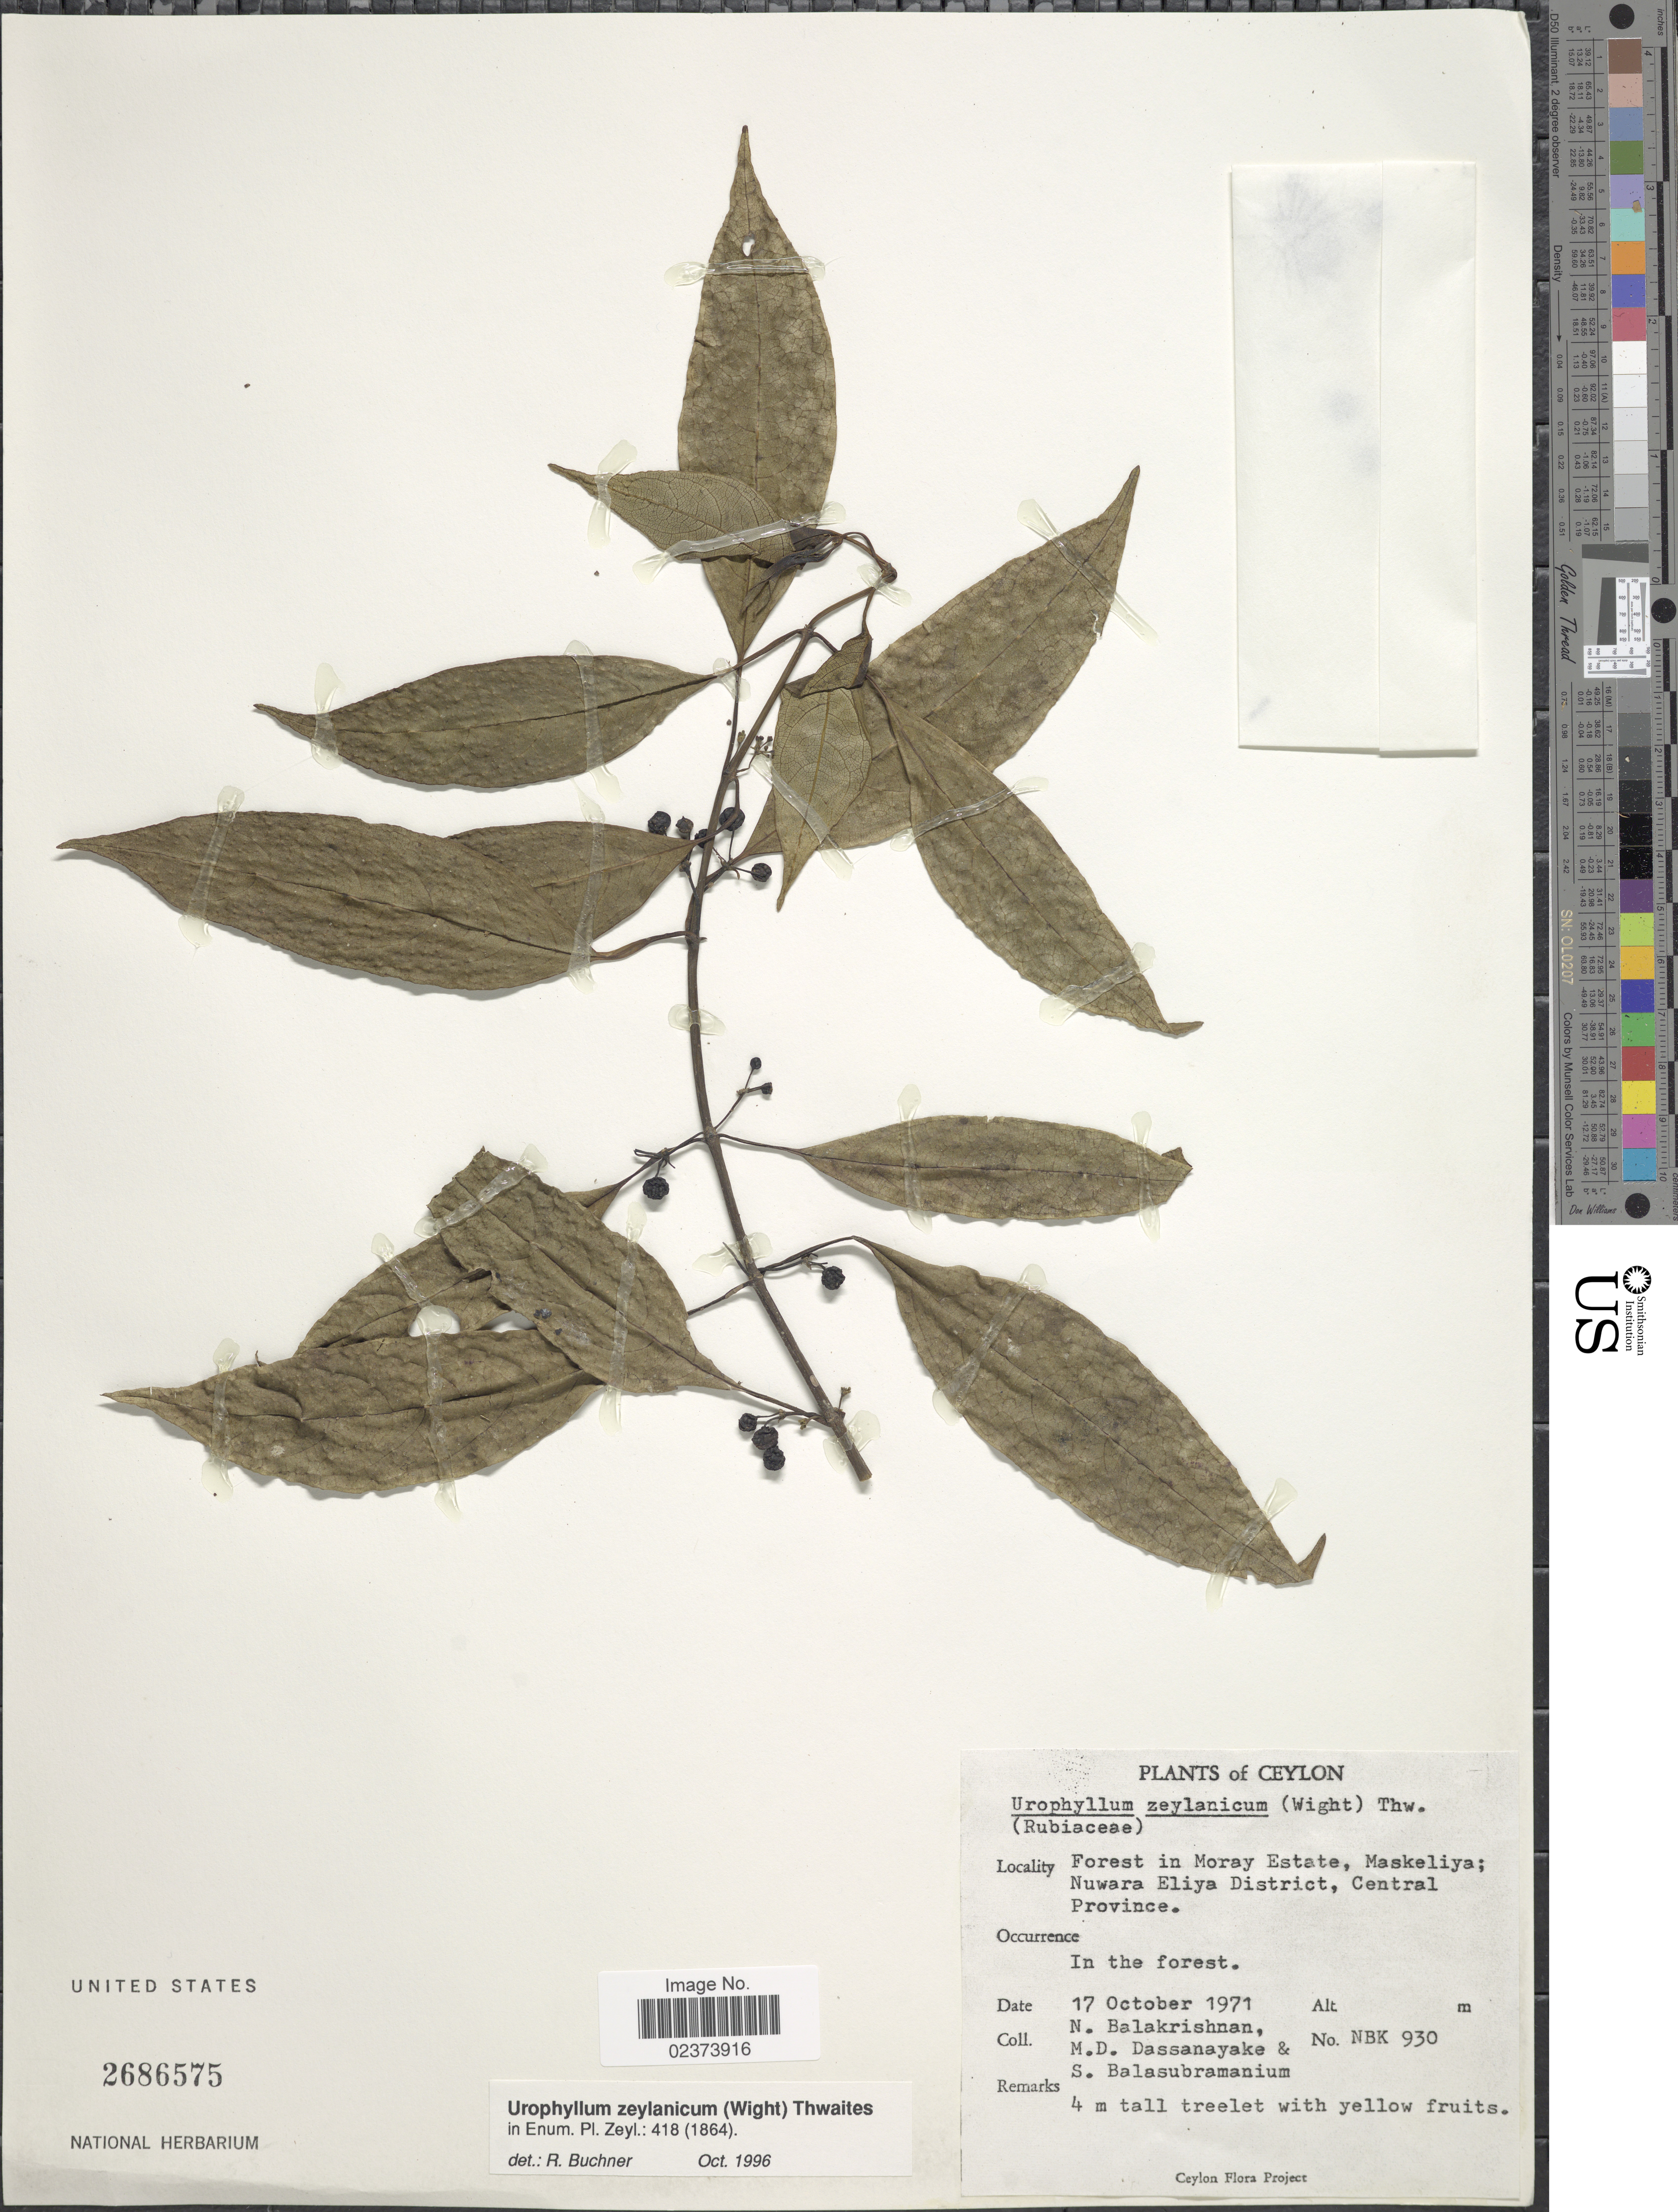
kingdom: Plantae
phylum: Tracheophyta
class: Magnoliopsida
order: Gentianales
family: Rubiaceae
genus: Urophyllum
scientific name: Urophyllum zeylanicum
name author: (Wight) Thwaites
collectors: N. Balakrishnan, M. D. Dassanayake & S. Balasubramanium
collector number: NBK 930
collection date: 1971-10-17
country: Sri Lanka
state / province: Central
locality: Ceylon, Forest in Moray Estate, Maskeliya, Nuwara Eliya District, Central Province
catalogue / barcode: US 2686575